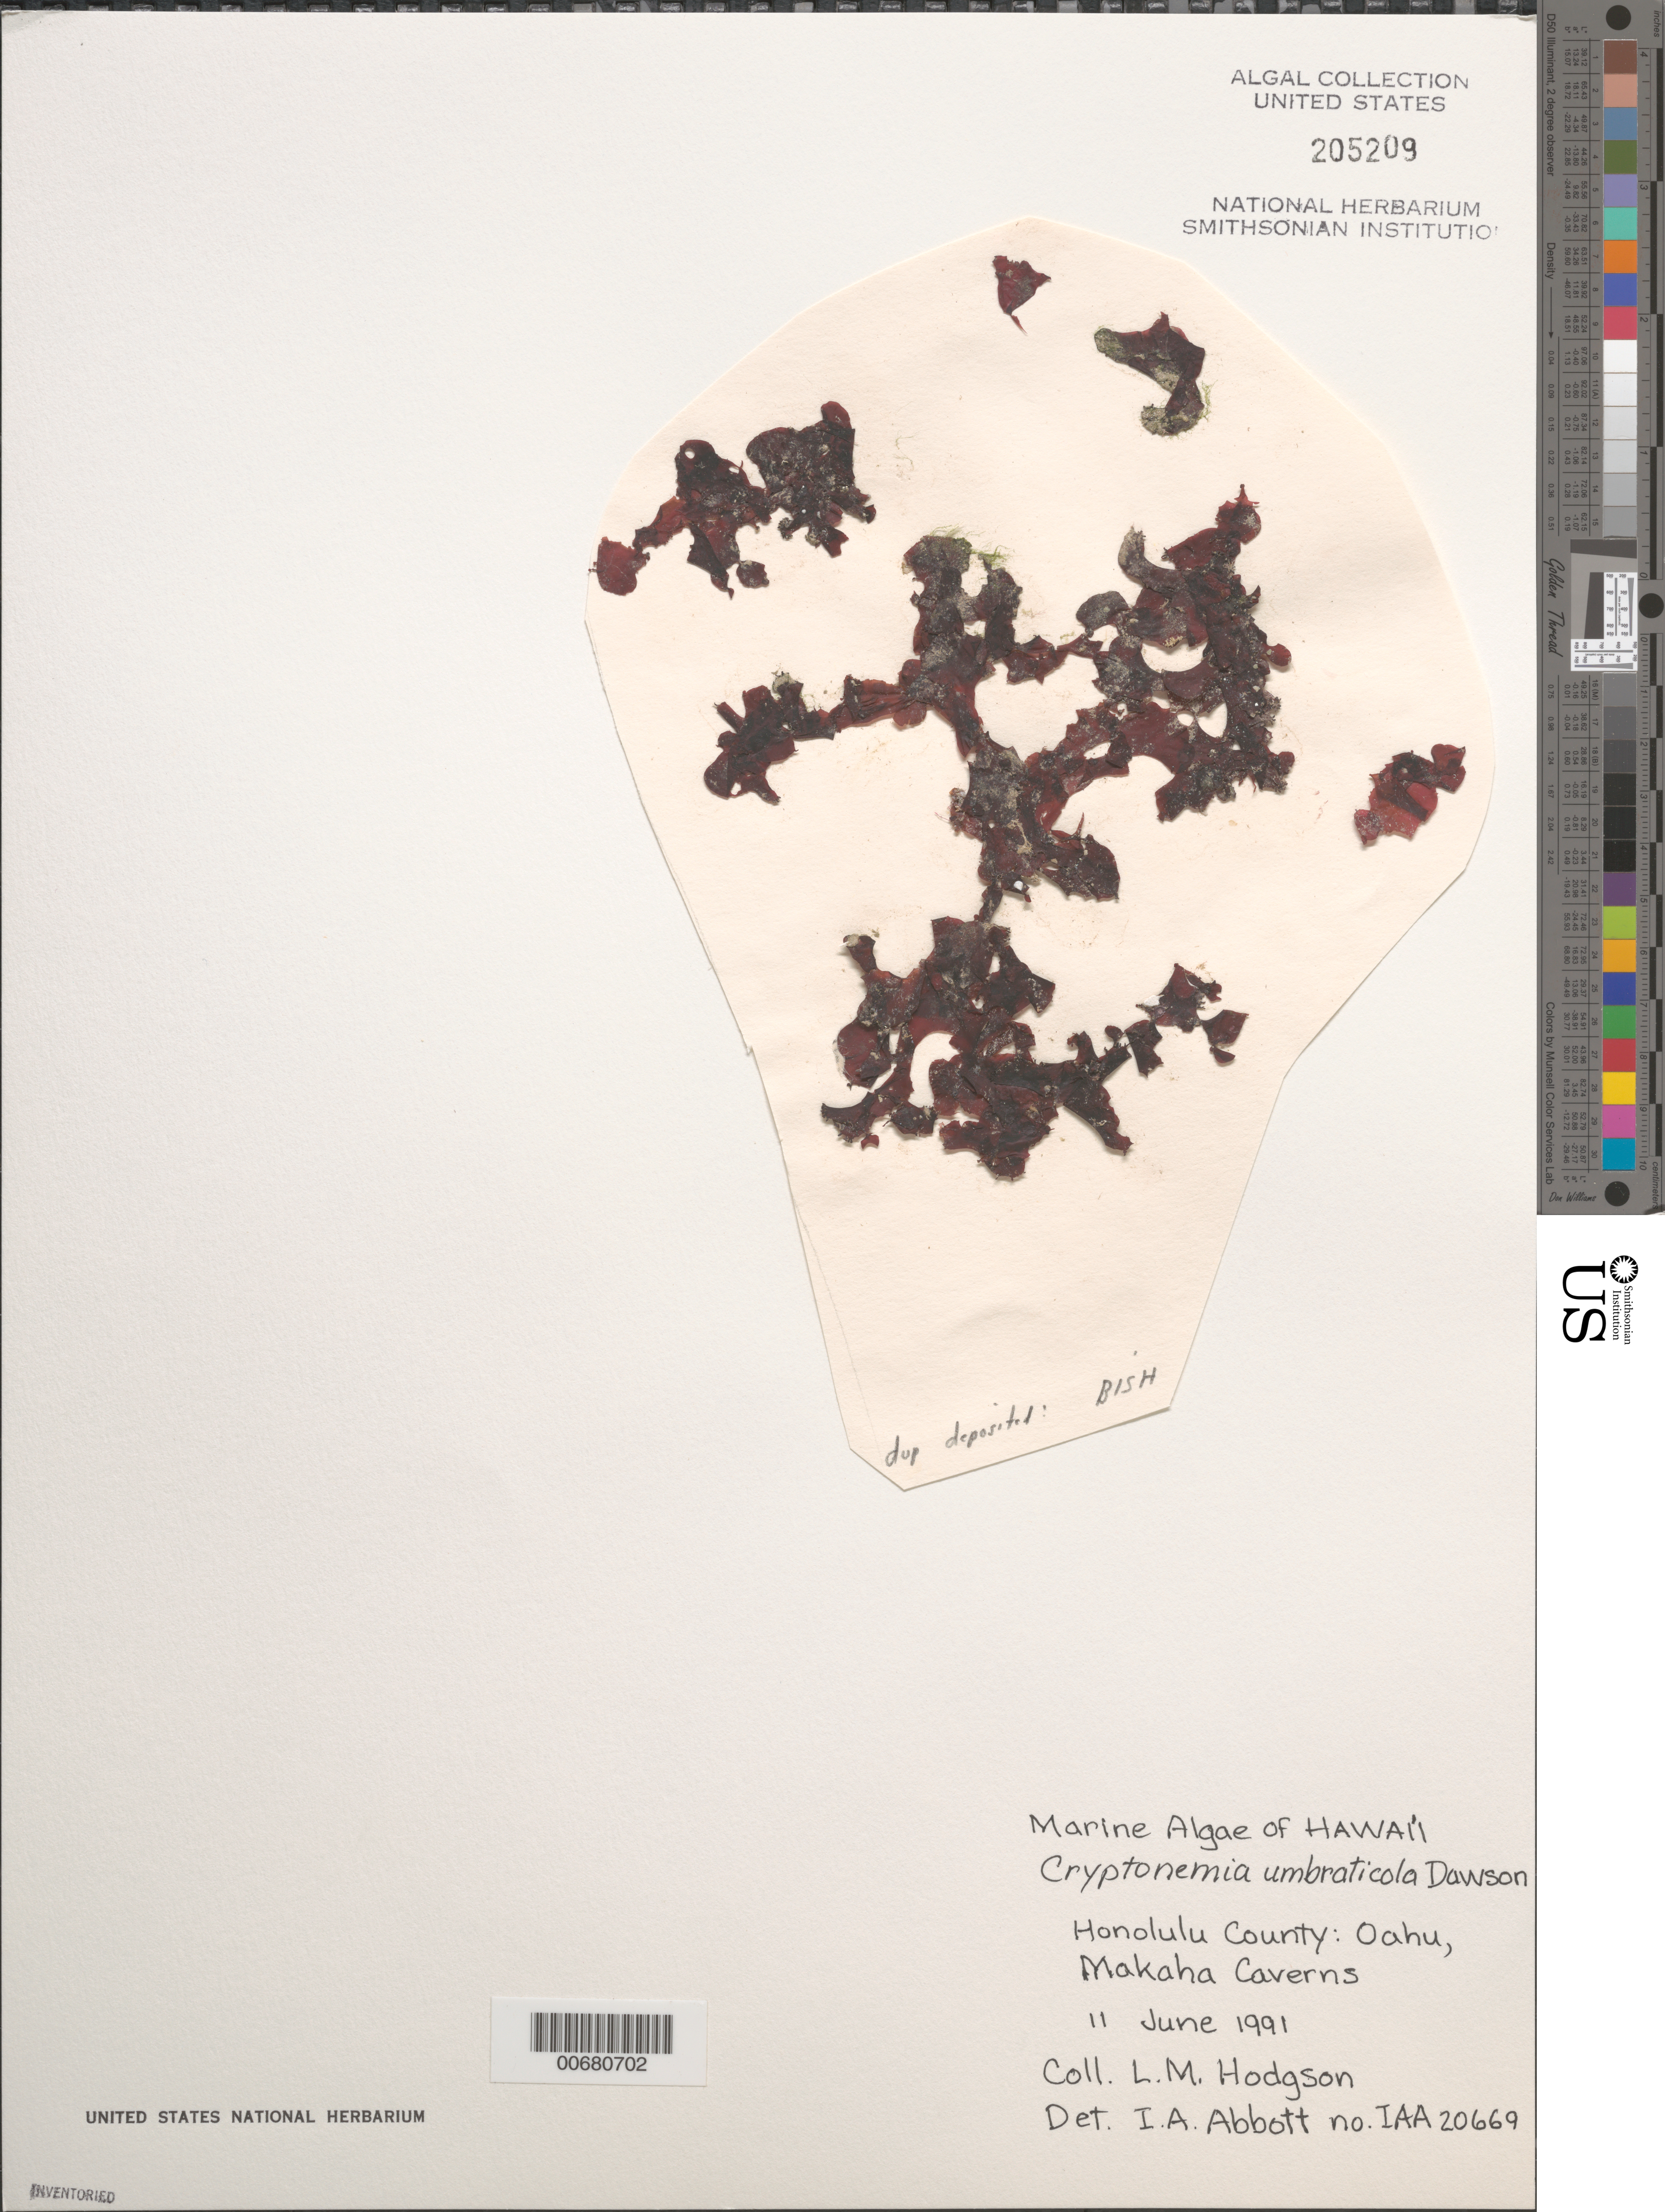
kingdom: Plantae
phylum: Rhodophyta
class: Florideophyceae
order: Gigartinales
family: Chondrymeniaceae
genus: Dissimularia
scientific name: Dissimularia umbraticola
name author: (E.Y. Dawson) G.T.Kraft & G.W. Saunders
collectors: L. M. Hodgson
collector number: IAA 20669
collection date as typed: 11 Jun 1991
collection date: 1991-06-11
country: United States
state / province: Hawaii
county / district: Honolulu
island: Oahu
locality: Makaha Caverns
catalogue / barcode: US 205209